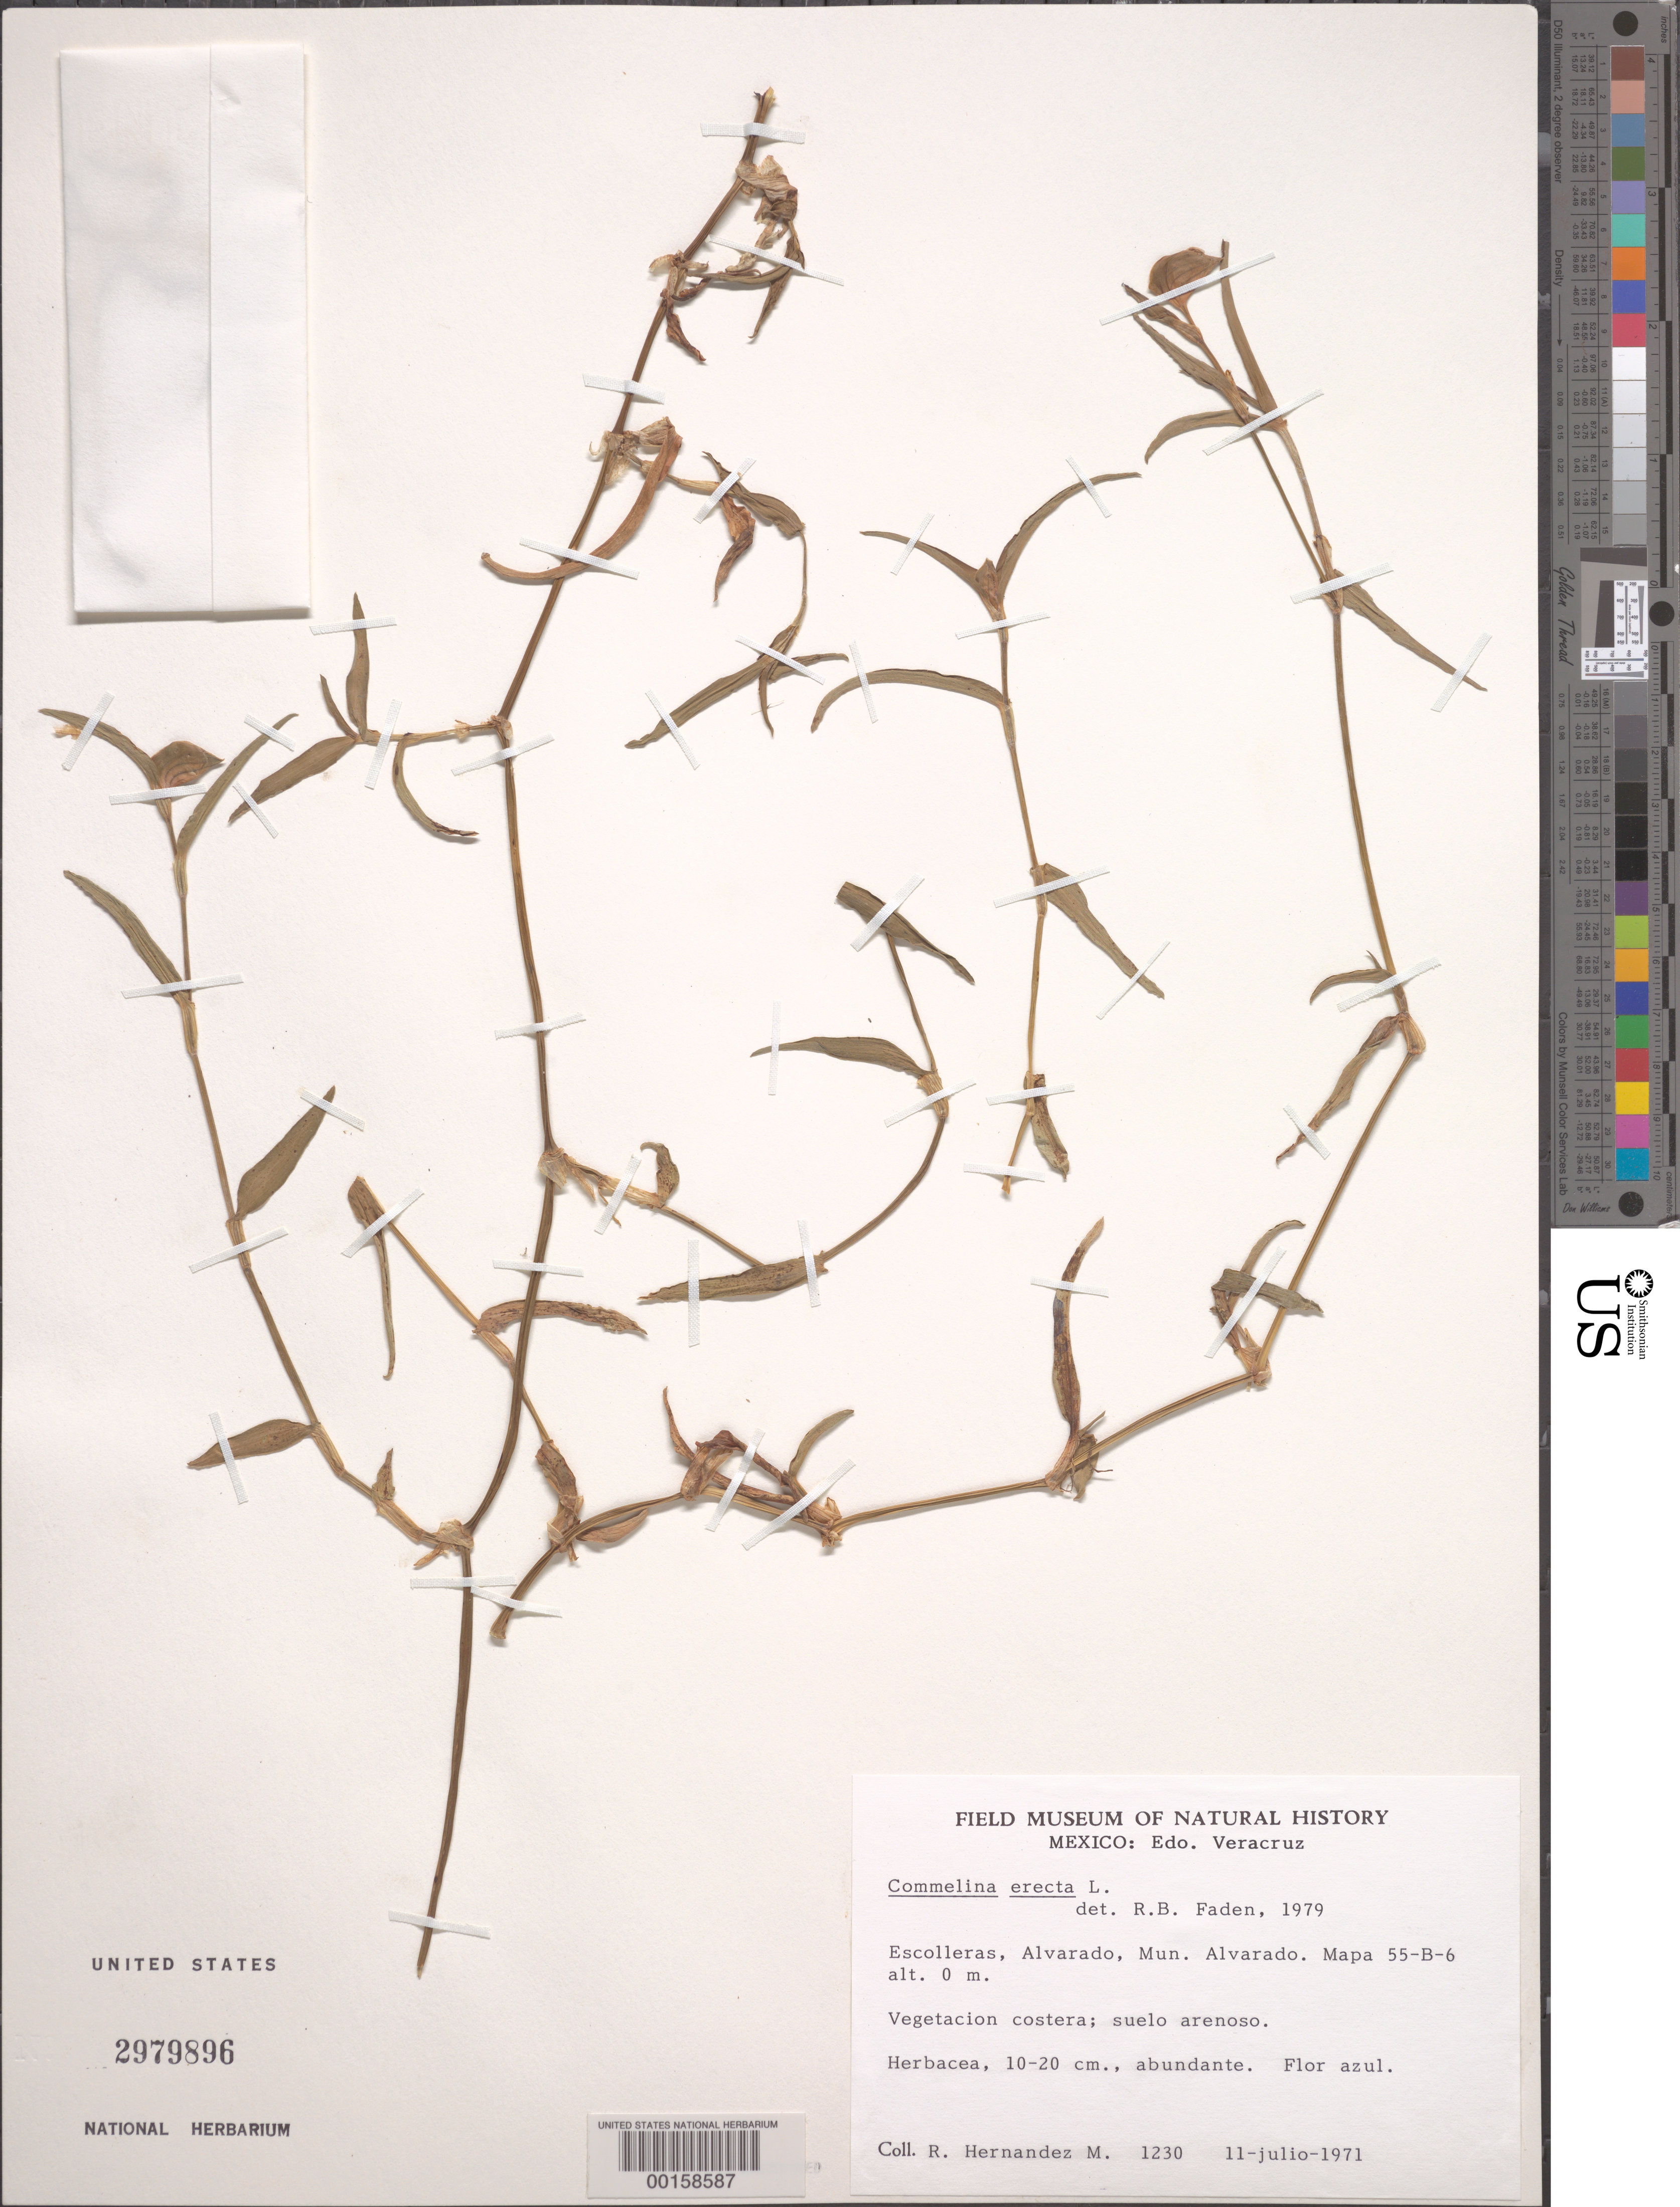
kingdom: Plantae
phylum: Tracheophyta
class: Liliopsida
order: Commelinales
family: Commelinaceae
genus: Commelina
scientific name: Commelina erecta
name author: L.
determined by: Faden, Robert B., (US), Smithsonian Institution - National Museum of Natural History (UNITED STATES)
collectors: M. Hernandez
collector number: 1230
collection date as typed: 11 Jul 1971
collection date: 1971-07-11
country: Mexico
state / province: Veracruz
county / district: Alvarado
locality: Escolleras; alvarado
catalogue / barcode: US 2979896